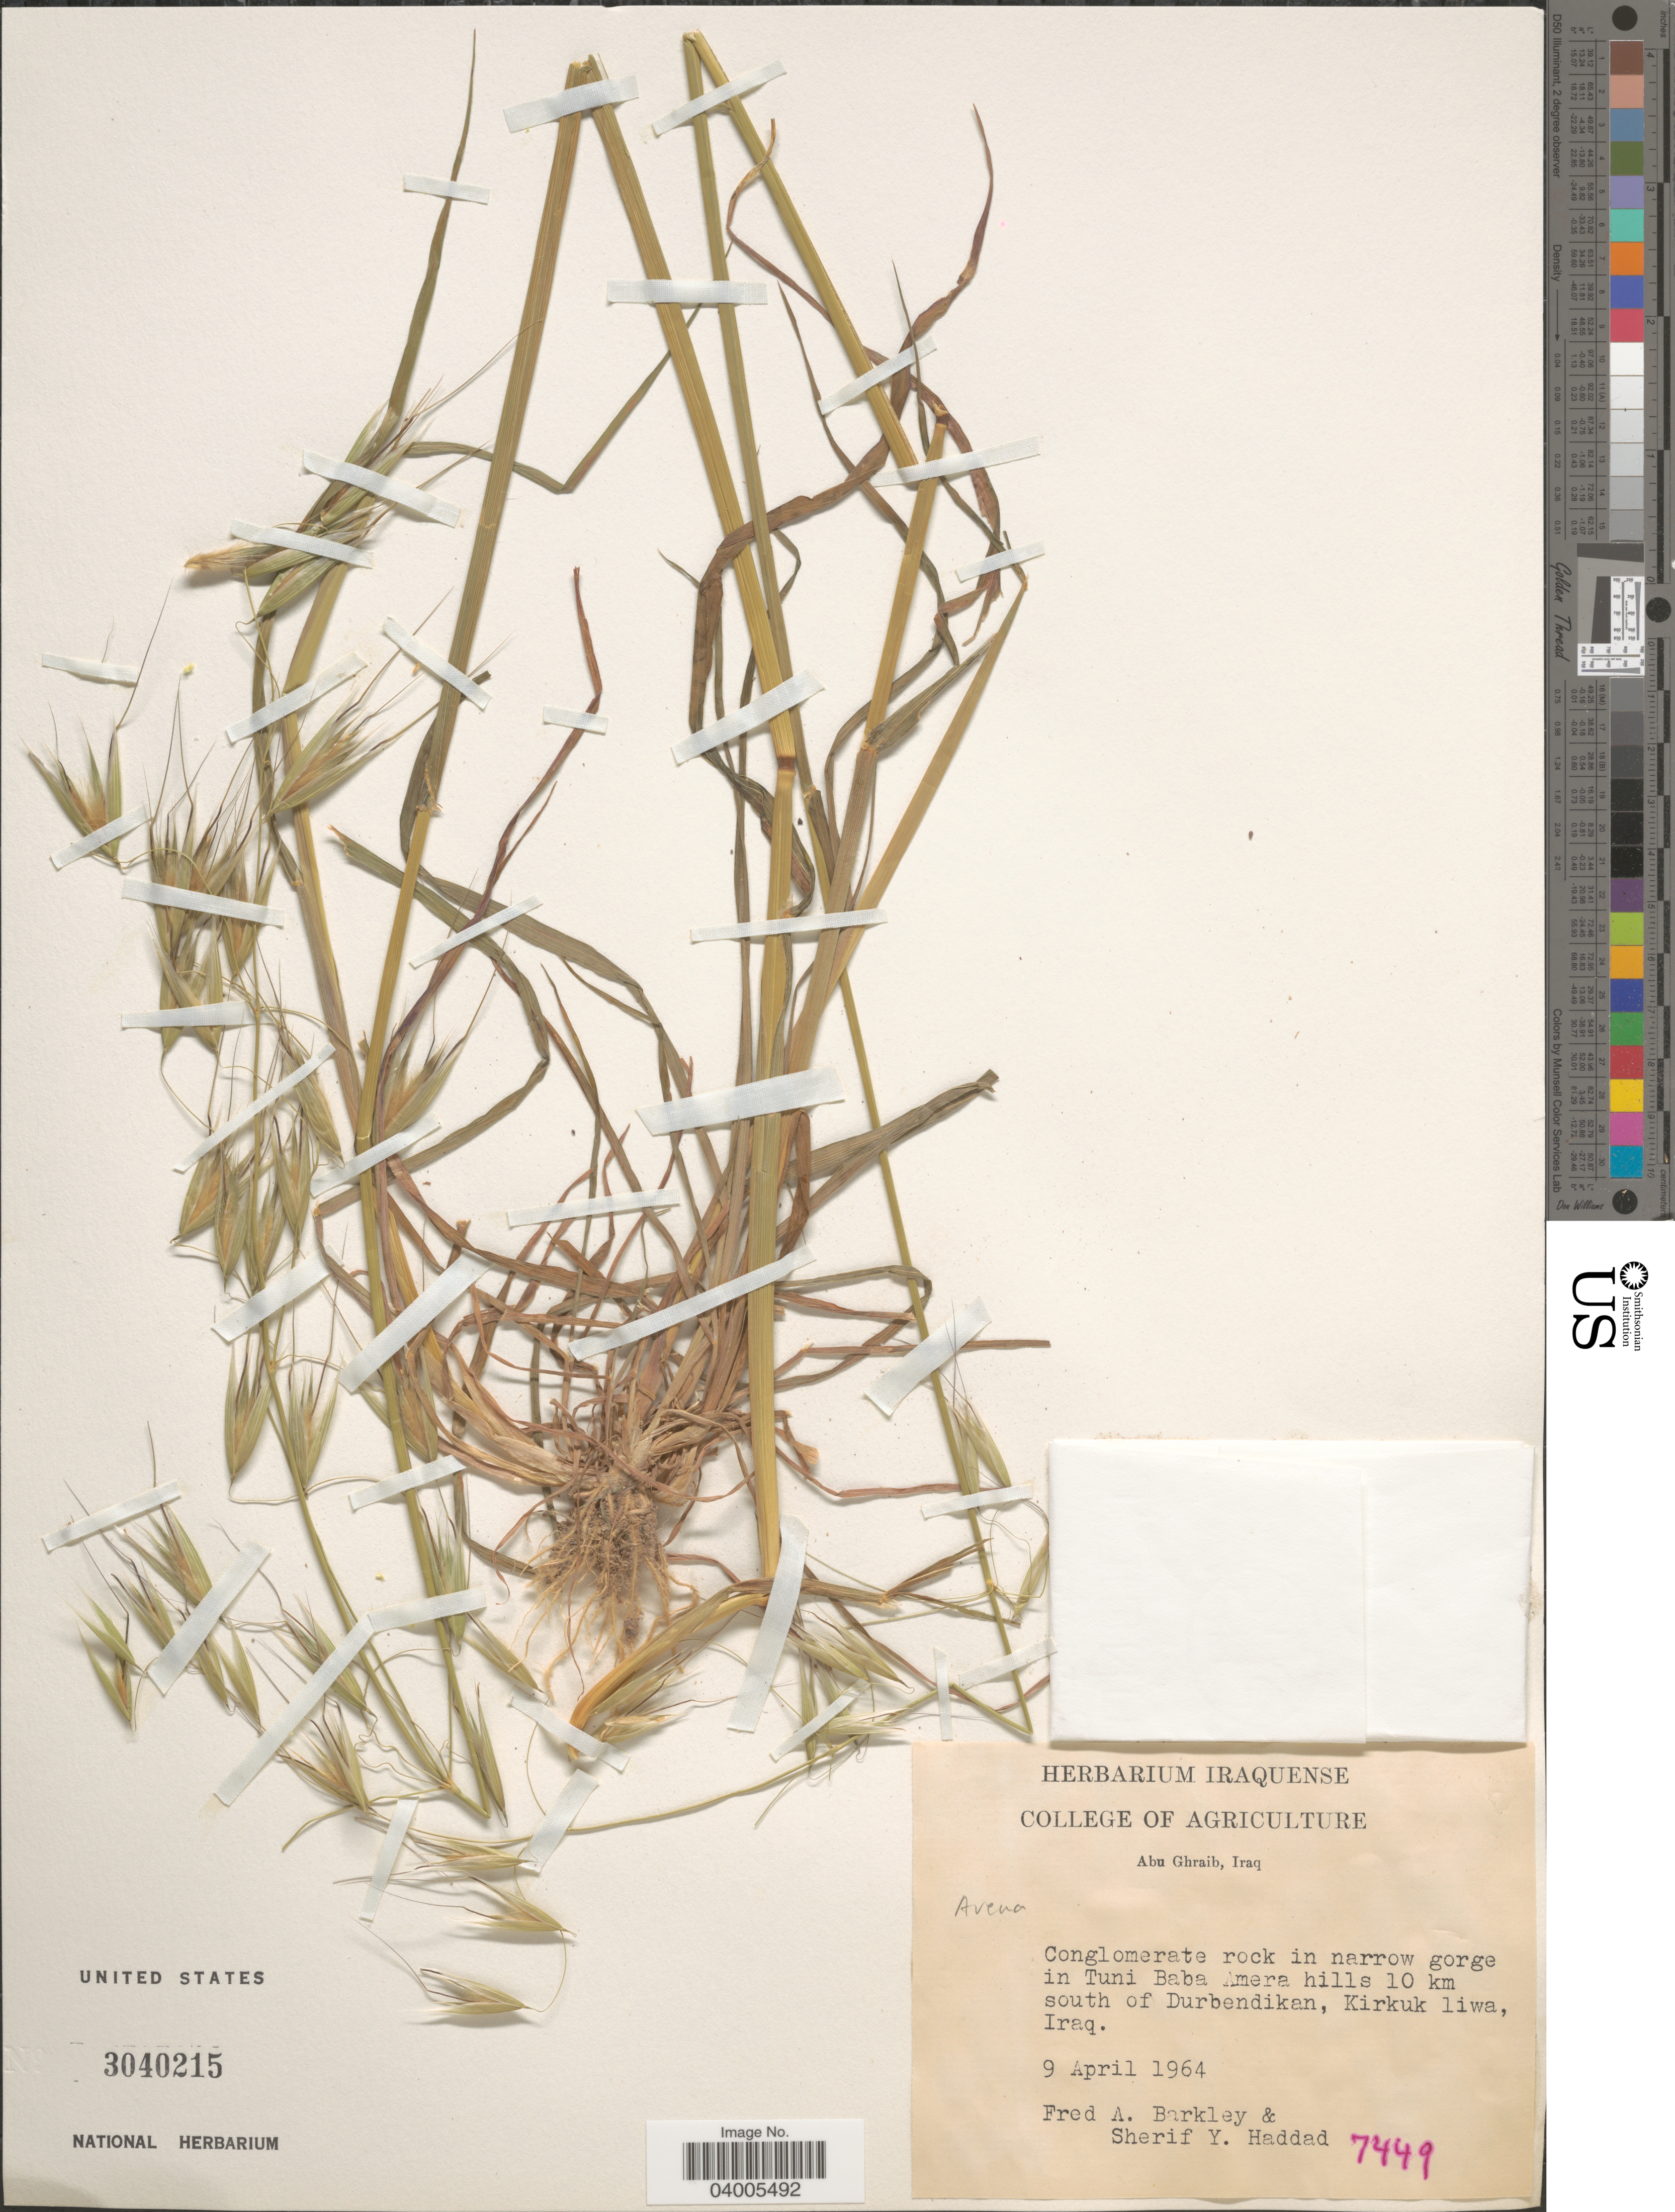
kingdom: Plantae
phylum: Tracheophyta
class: Liliopsida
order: Poales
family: Poaceae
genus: Avena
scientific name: Avena sp.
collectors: F. A. Barkley & S. Haddad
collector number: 7449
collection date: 1964-04-09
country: Iraq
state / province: Kirkūk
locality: In narrow gorge in Tuni Baba Amera hills 10 km south of Durbendikan, Kirkuk liwa.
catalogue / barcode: US 3040215